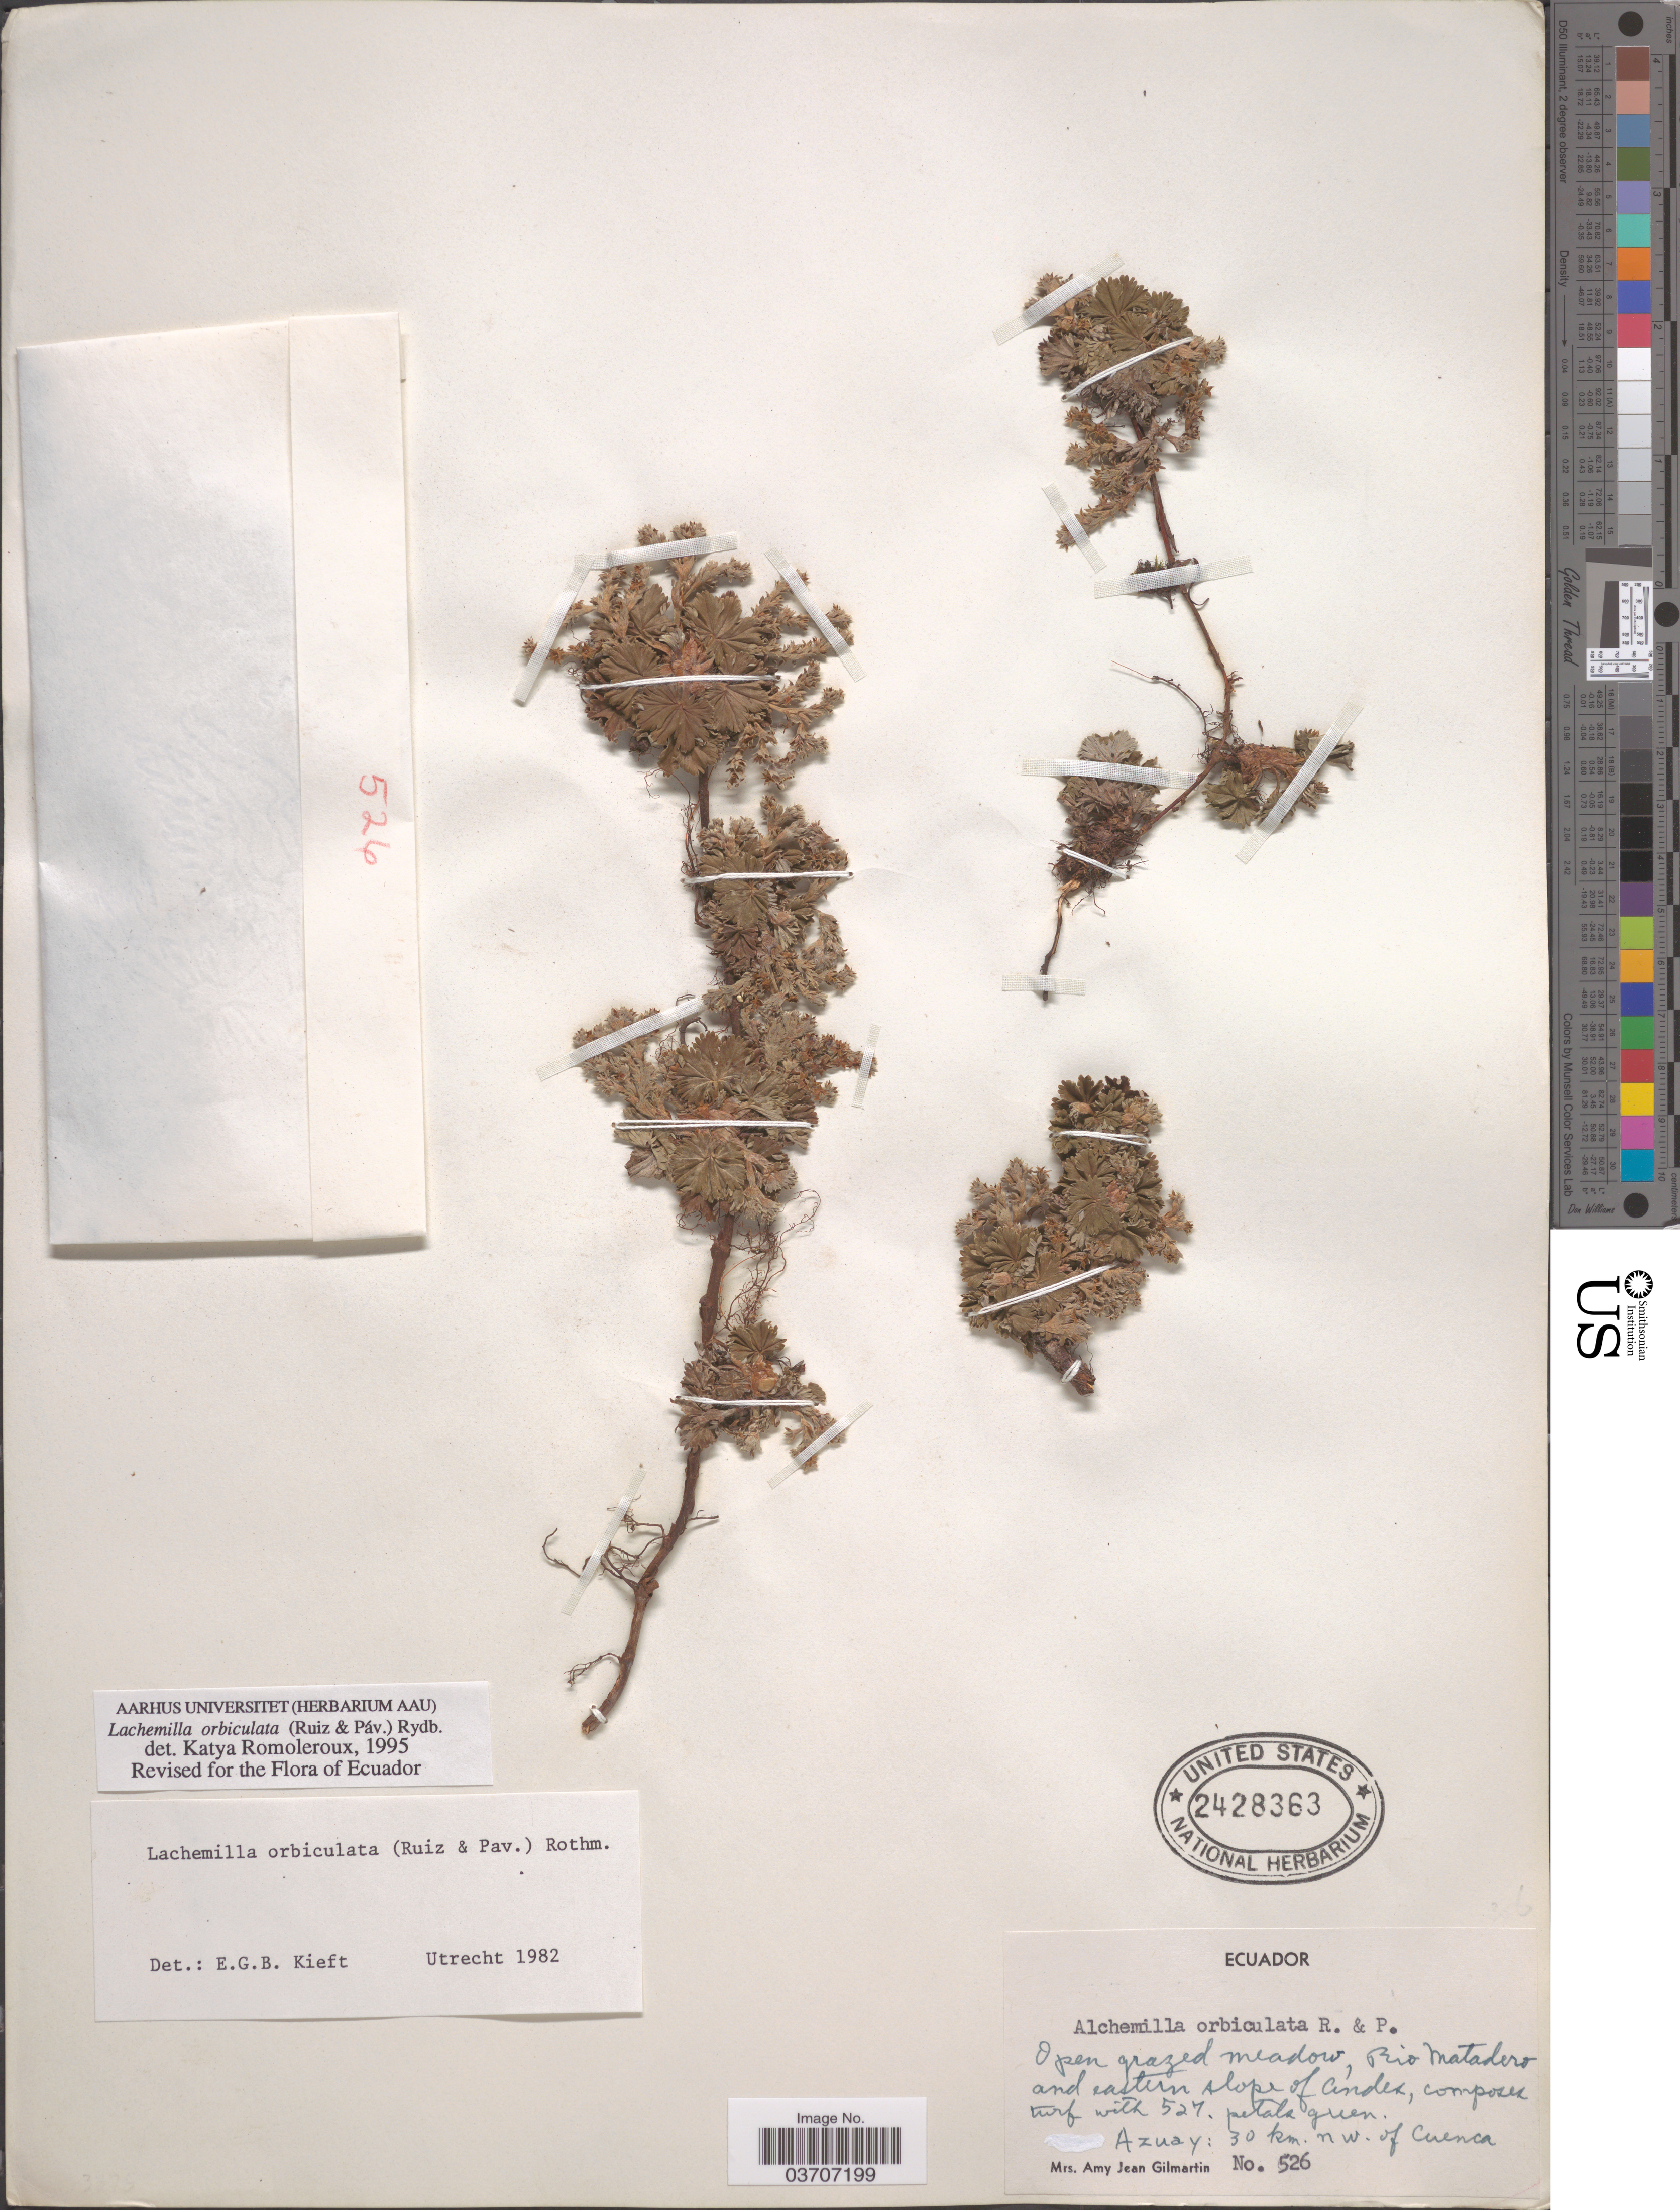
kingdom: Plantae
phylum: Tracheophyta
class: Magnoliopsida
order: Rosales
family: Rosaceae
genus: Lachemilla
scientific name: Lachemilla orbiculata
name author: (Ruiz & Pav.) Rydb.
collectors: A. J. Gilmartin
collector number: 526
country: Ecuador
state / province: Azuay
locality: Open grazed meadow, Rio Matadero and eastern slope of Cindes, composes turf with 527. [unsure placement] 30 km N.W. of Cuenca.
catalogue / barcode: US 2428363